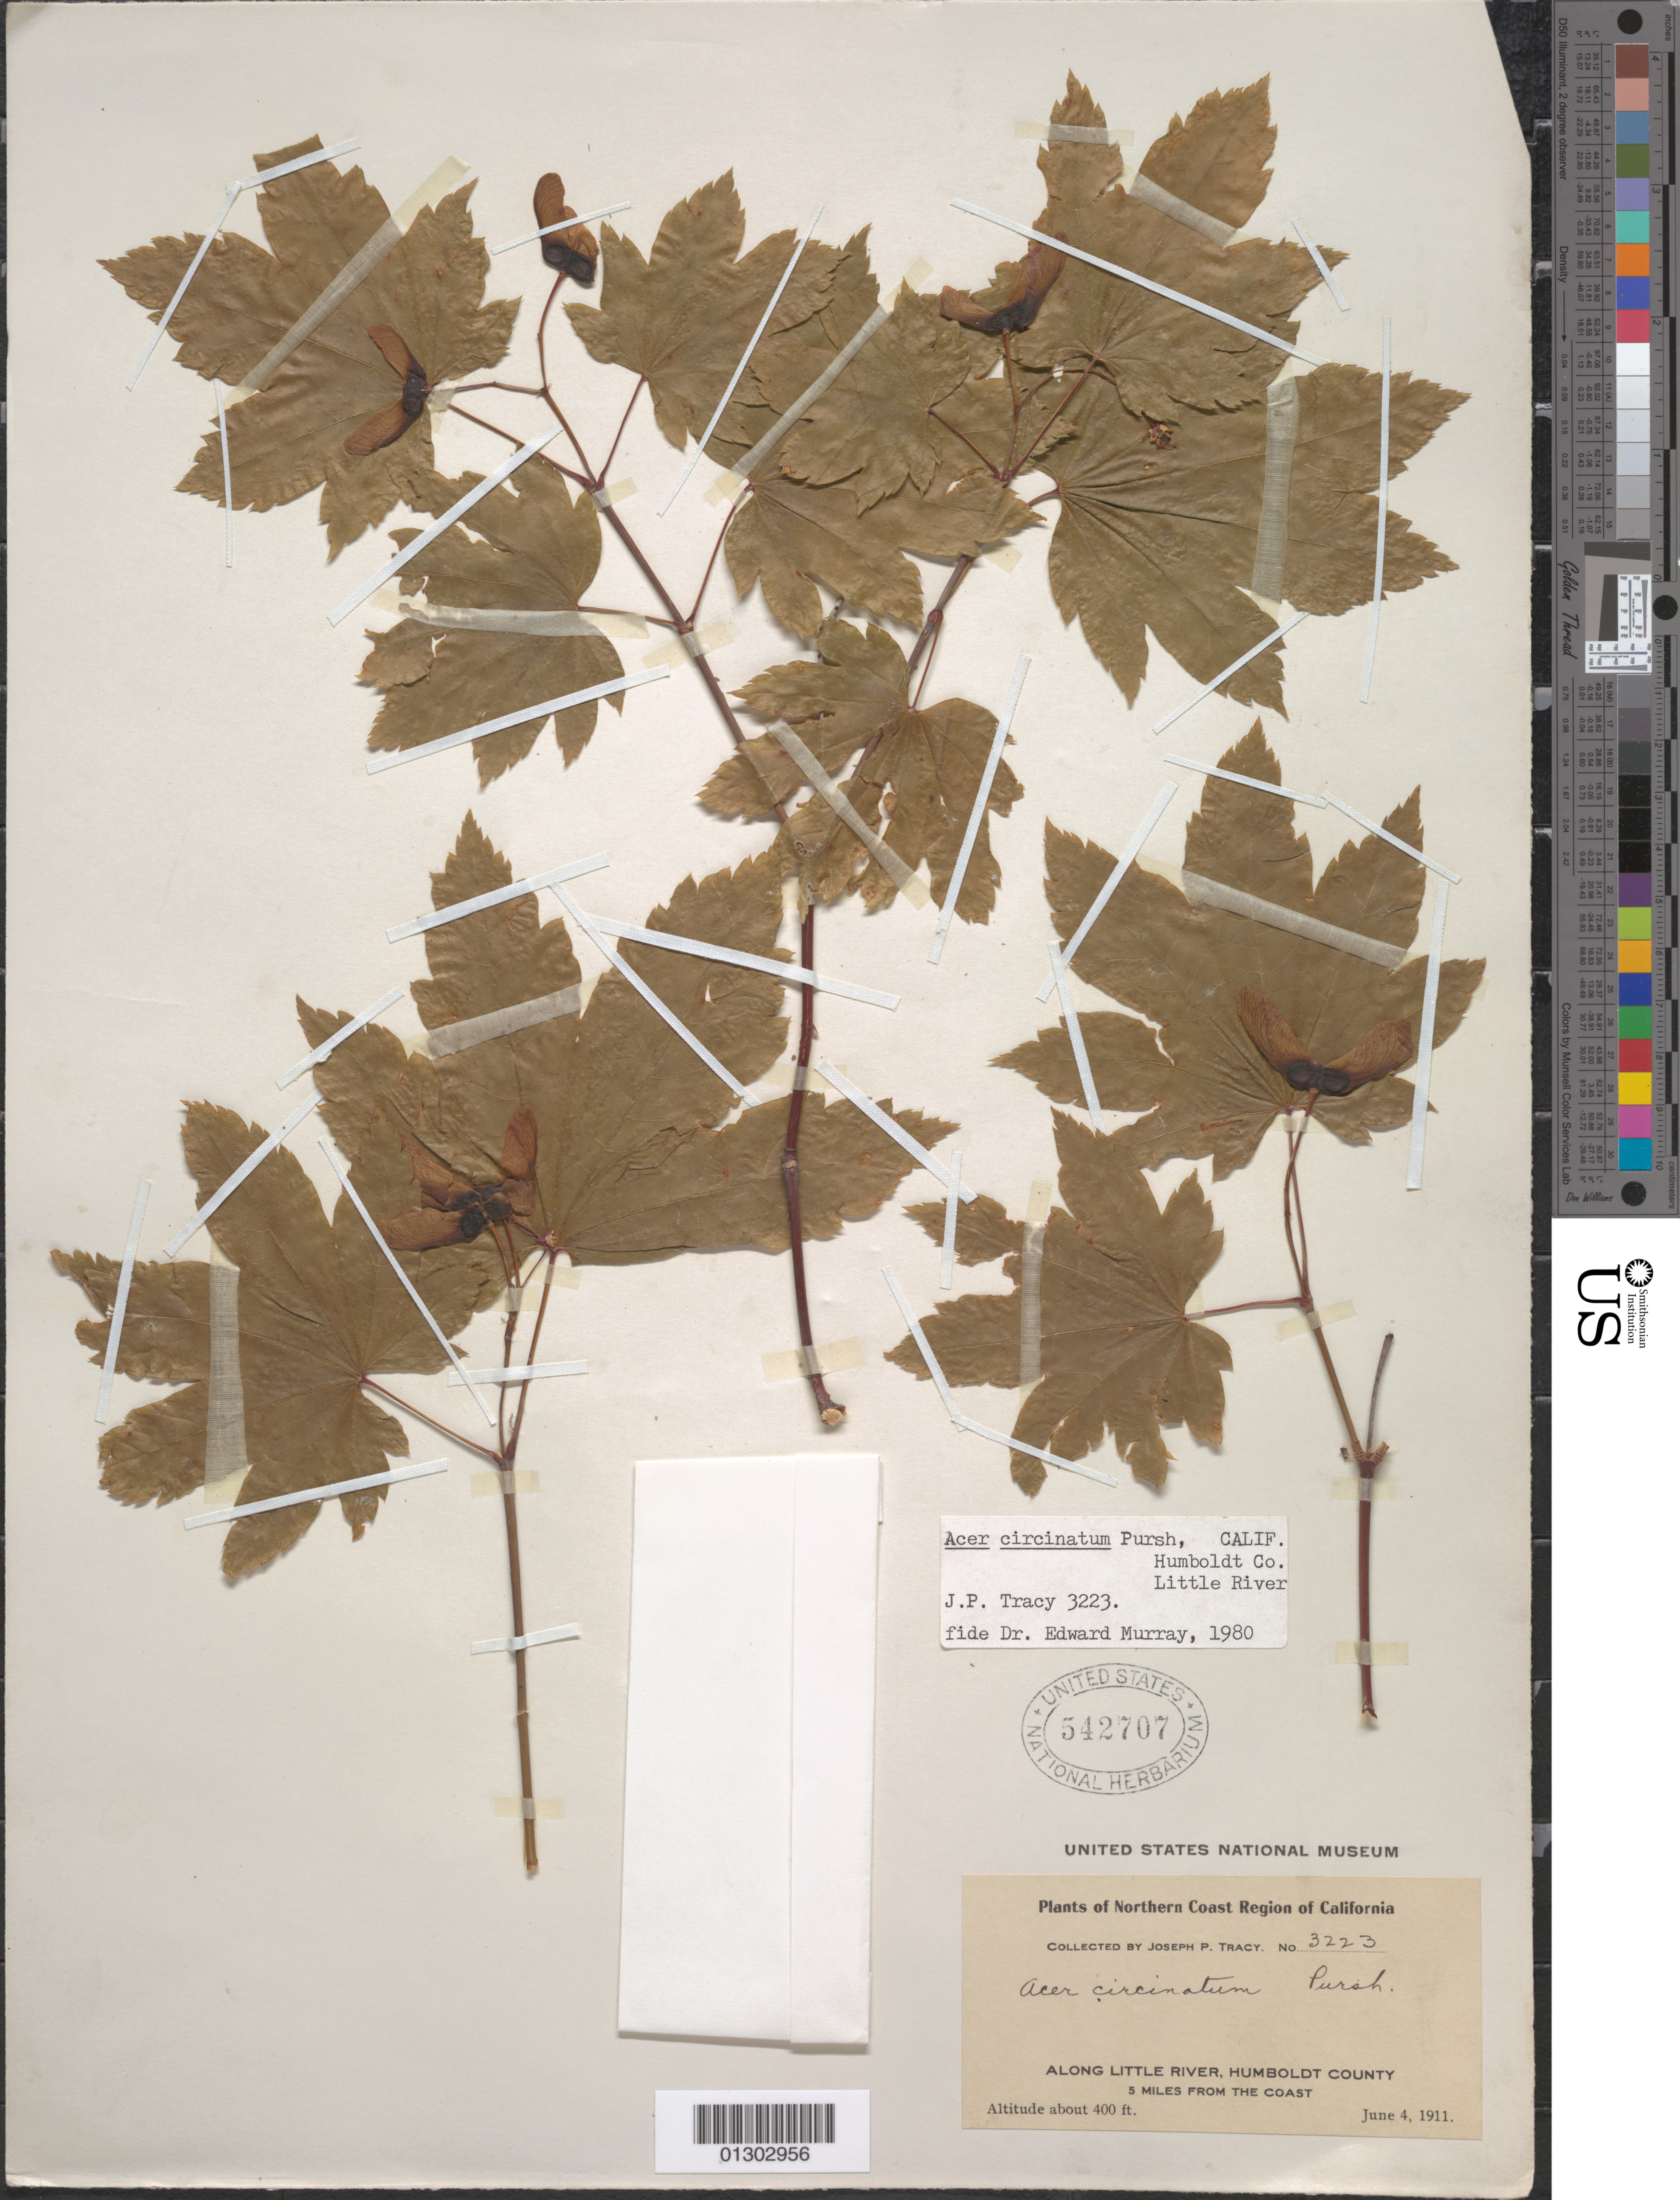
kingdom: Plantae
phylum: Tracheophyta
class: Magnoliopsida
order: Sapindales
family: Sapindaceae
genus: Acer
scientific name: Acer circinatum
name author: Pursh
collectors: J. Tracy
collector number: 3223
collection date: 1911-06-04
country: United States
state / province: California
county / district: Humboldt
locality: Little River, 9 miles from the coast.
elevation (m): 122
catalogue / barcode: US 542707